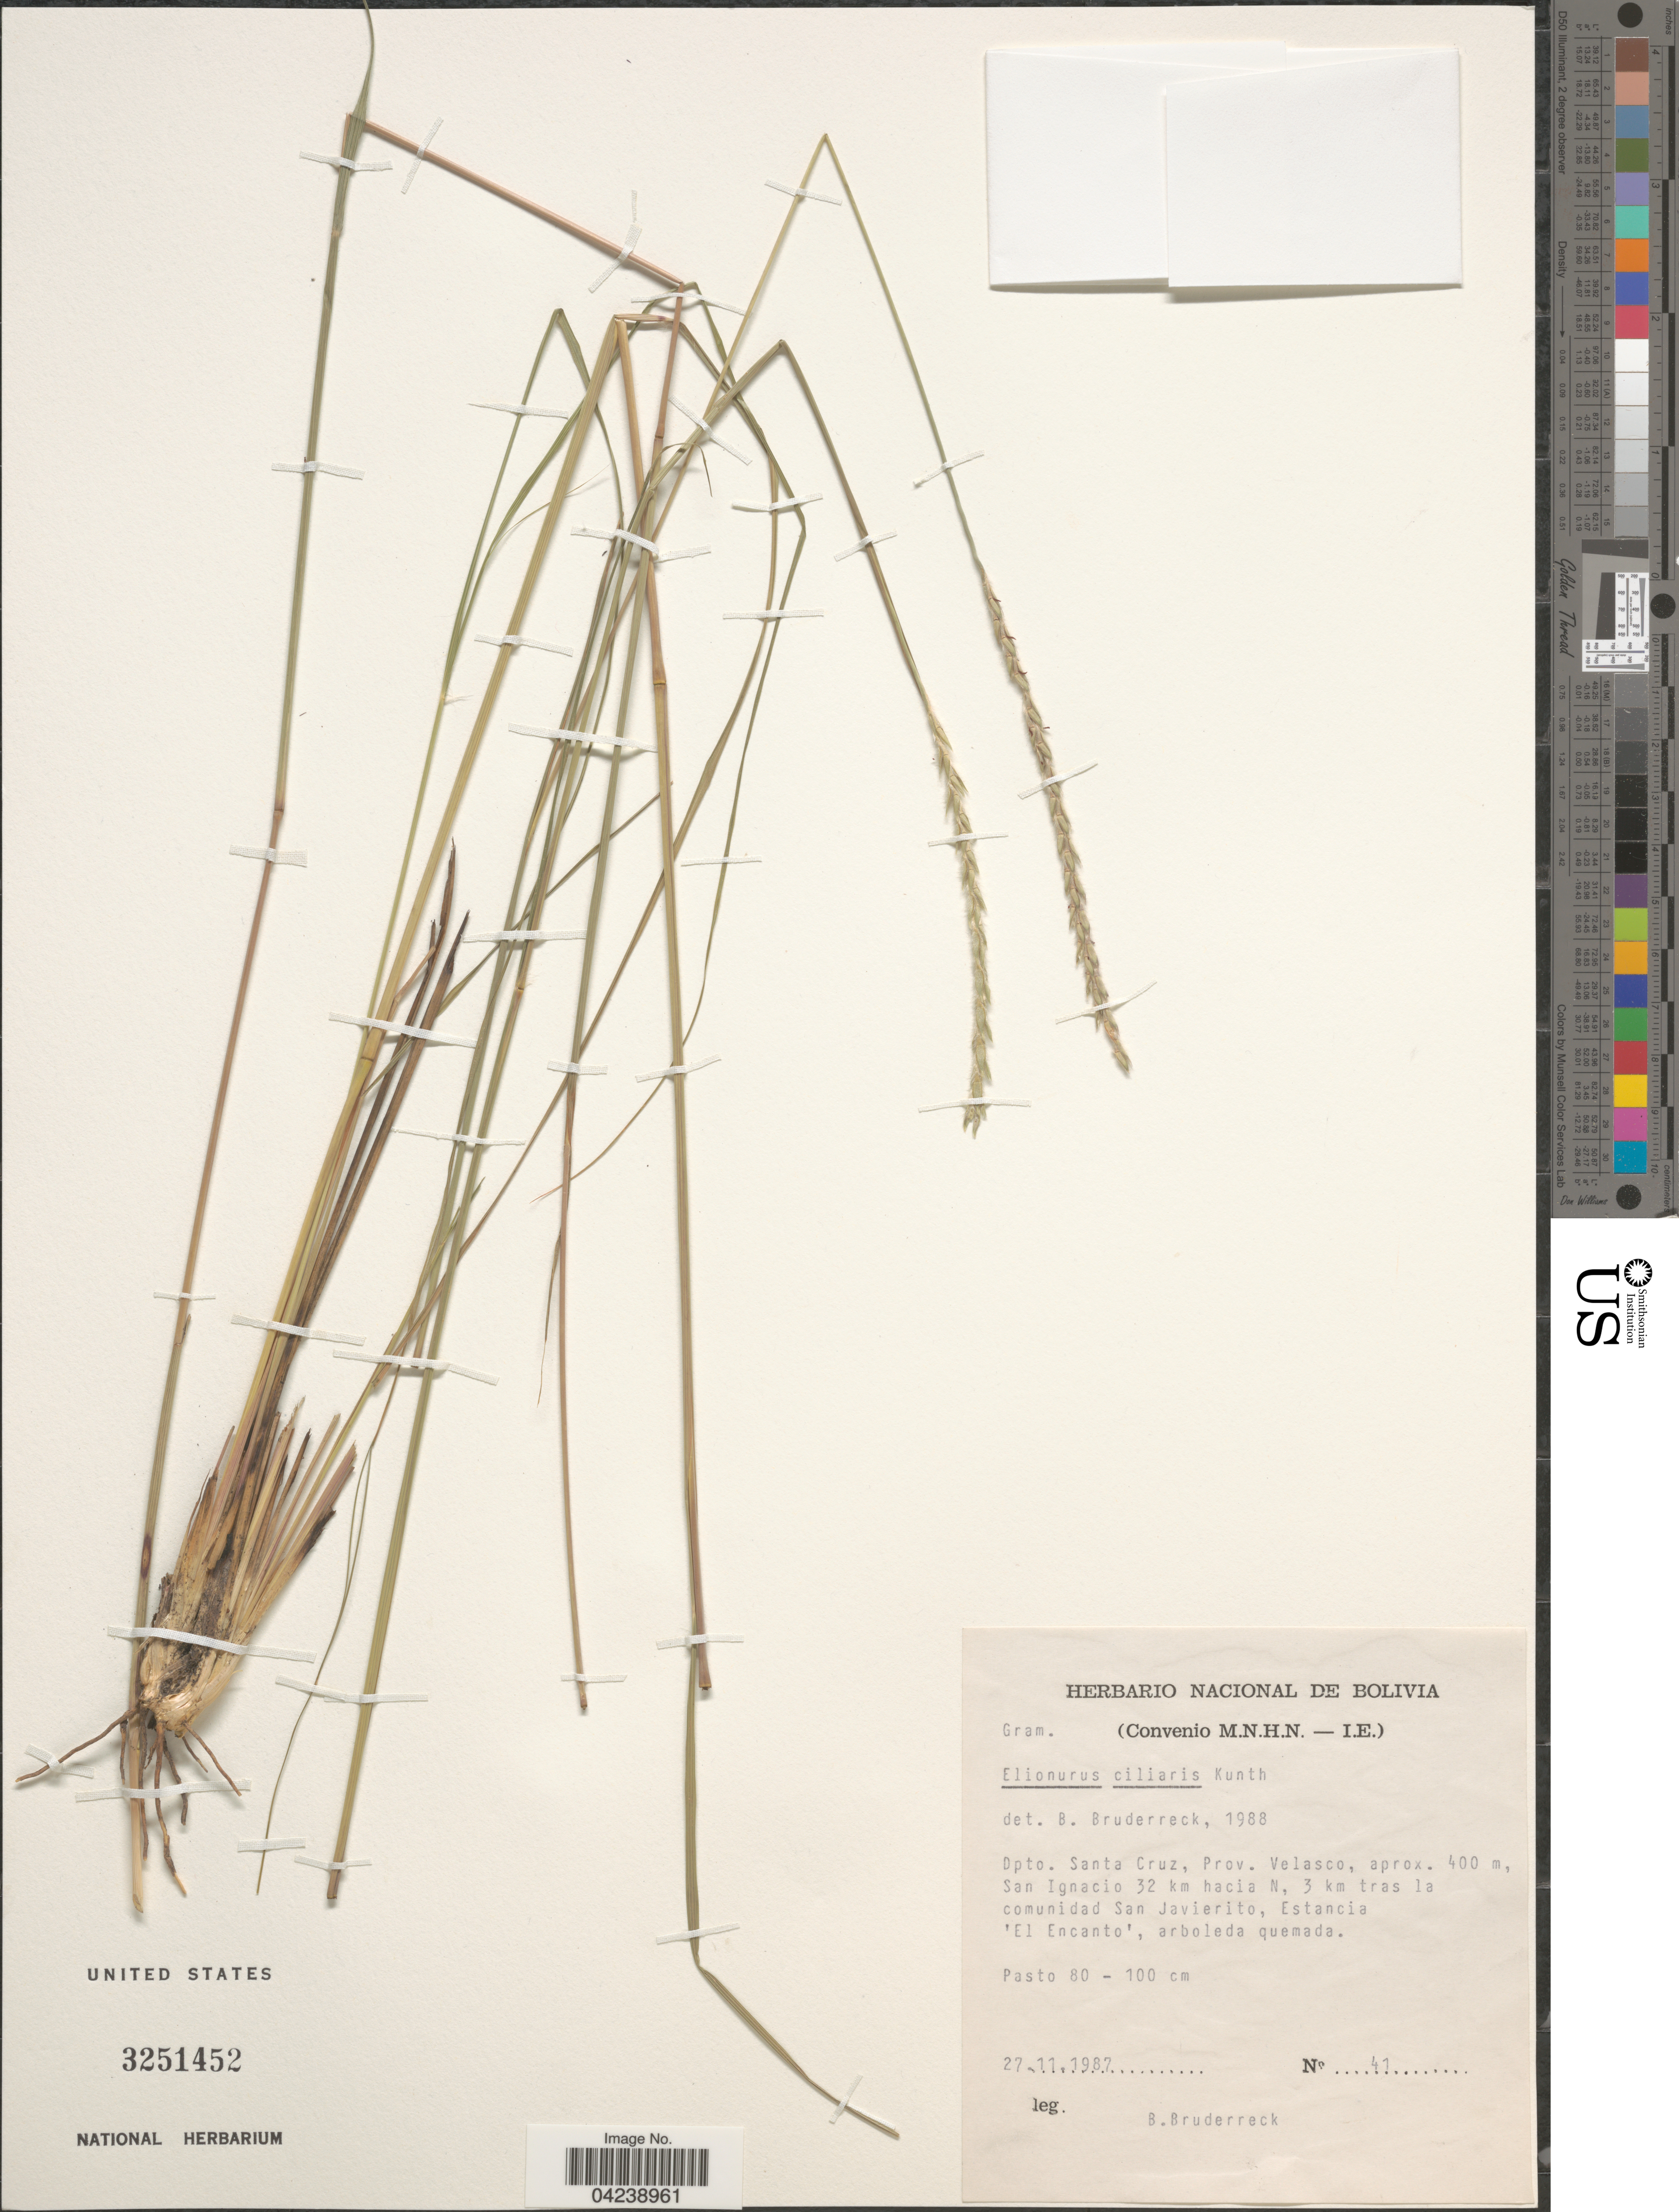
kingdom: Plantae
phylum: Tracheophyta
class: Liliopsida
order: Poales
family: Poaceae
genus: Elionurus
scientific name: Elionurus ciliaris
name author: Kunth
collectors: B. Bruderreck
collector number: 41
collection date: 1987-11-27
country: Bolivia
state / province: Santa Cruz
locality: Dpto. Santa Cruz, Prov. Velasco, aprox. 400 m, San Ignacio 32 km hacia N, 3 km tras la comunidad San Javierito, Estancia 'El Encanto'.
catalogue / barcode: US 3251452